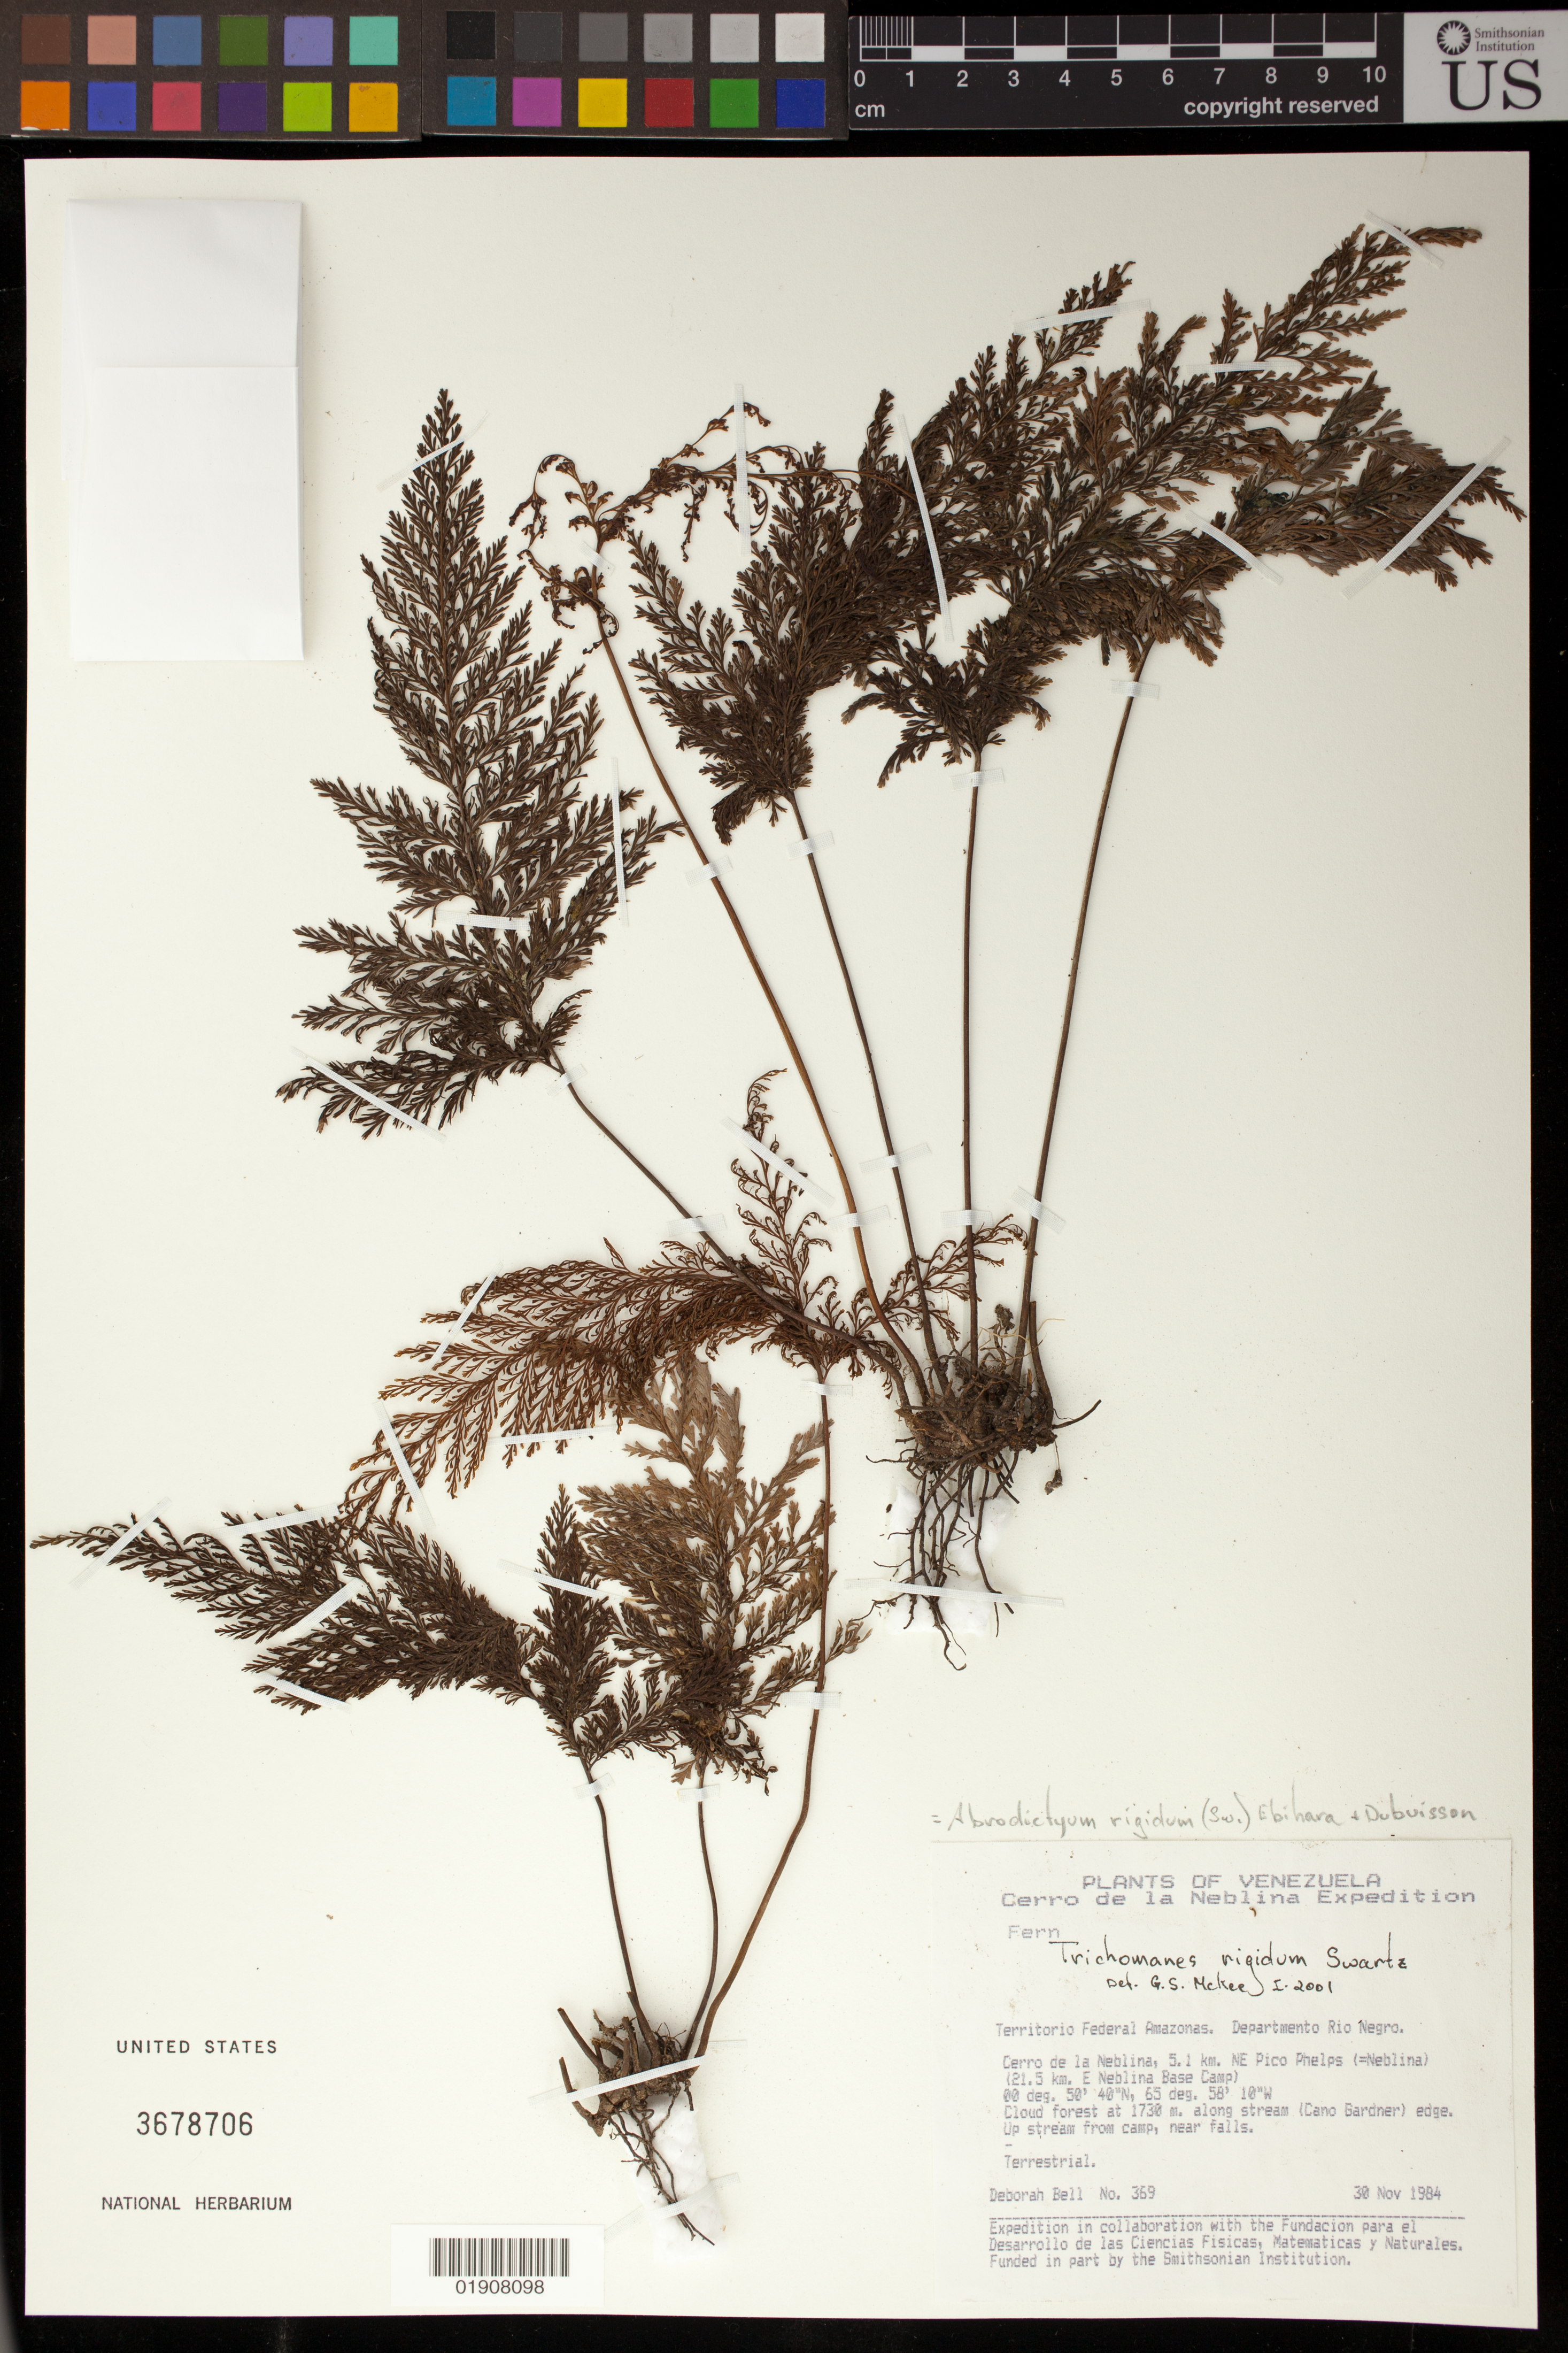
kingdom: Plantae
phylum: Tracheophyta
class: Polypodiopsida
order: Hymenophyllales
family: Hymenophyllaceae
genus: Abrodictyum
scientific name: Abrodictyum rigidum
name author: (Sw.) Ebihara & Dubuisson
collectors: D. A. Bell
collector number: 369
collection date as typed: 30-Nov-84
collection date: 1984-11-30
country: Venezuela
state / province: Amazonas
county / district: Río Negro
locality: Cerro de La Neblina, 5.1 km NE Pico Phelps (21.5 km E Neblina Base Camp), along Caño Gardner.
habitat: Cloud forest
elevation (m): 1730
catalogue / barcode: US 3678706